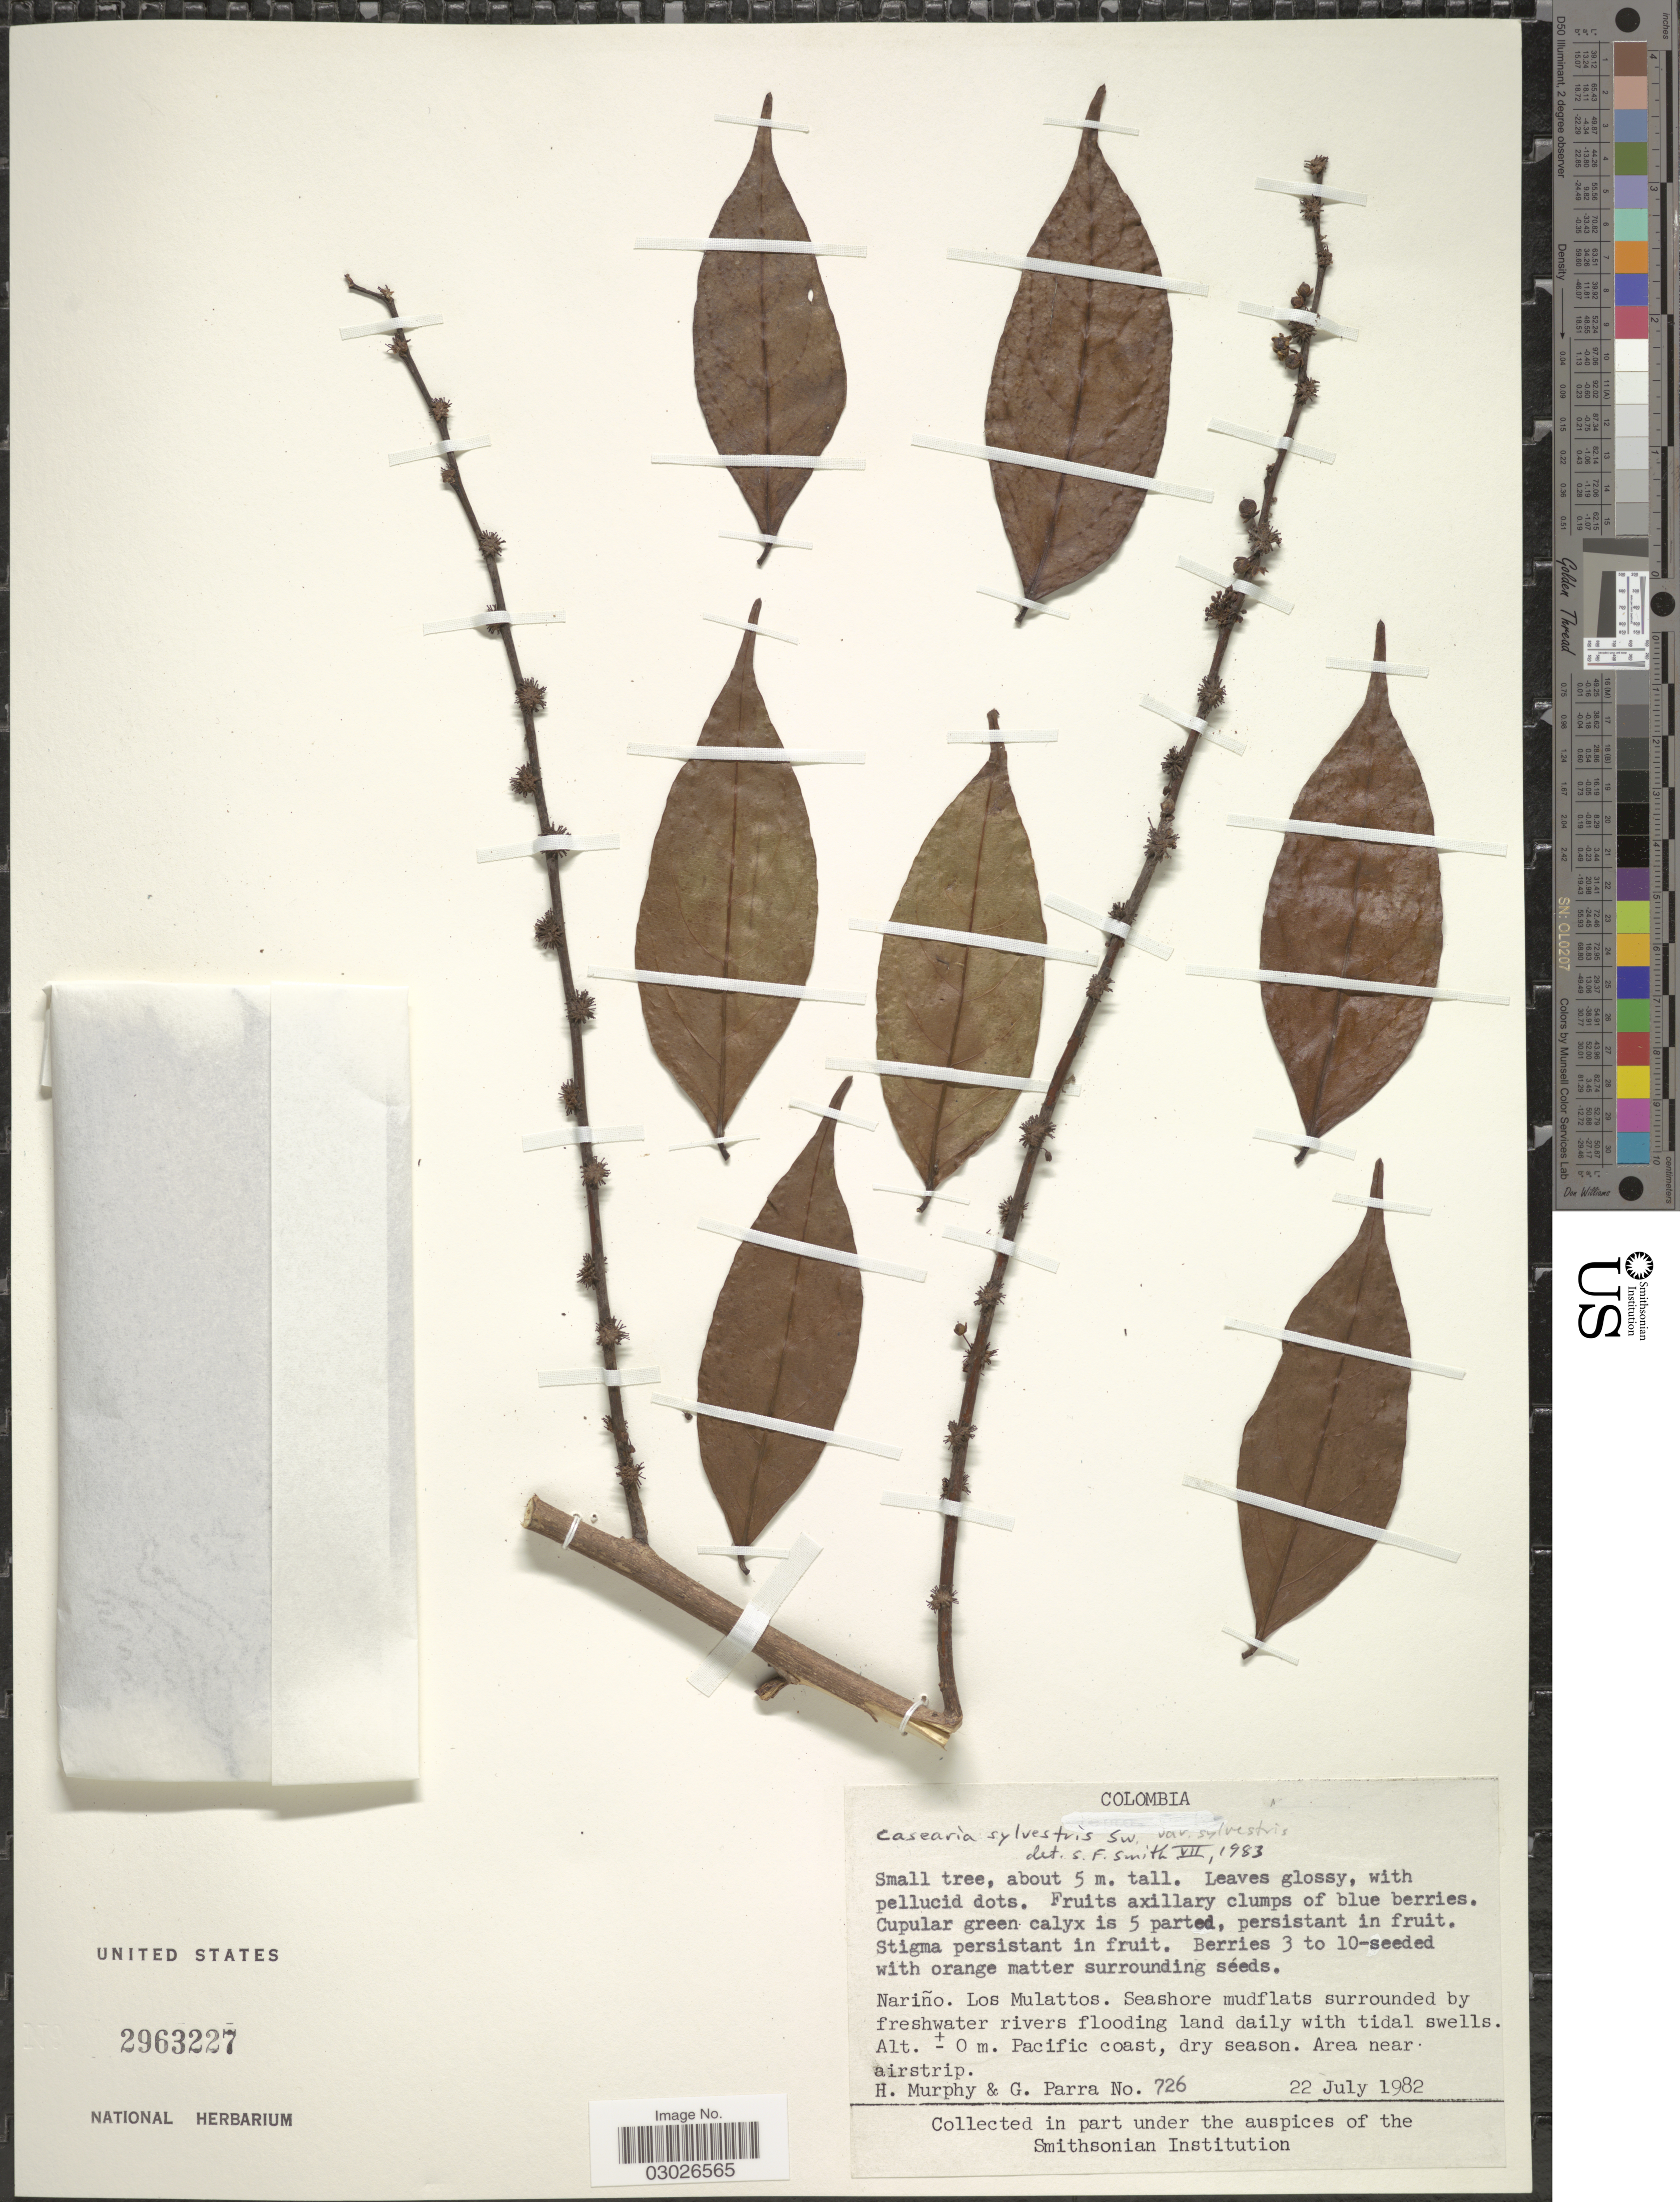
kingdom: Plantae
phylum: Tracheophyta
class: Magnoliopsida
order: Malpighiales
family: Salicaceae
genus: Casearia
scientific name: Casearia sylvestris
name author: Sw.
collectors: H. Murphy & G. Parra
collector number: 726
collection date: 1982-07-22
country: Colombia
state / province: Nariño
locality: Los Mulattos, Pacific coast, Area near airstrip.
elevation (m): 0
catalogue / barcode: US 2963227